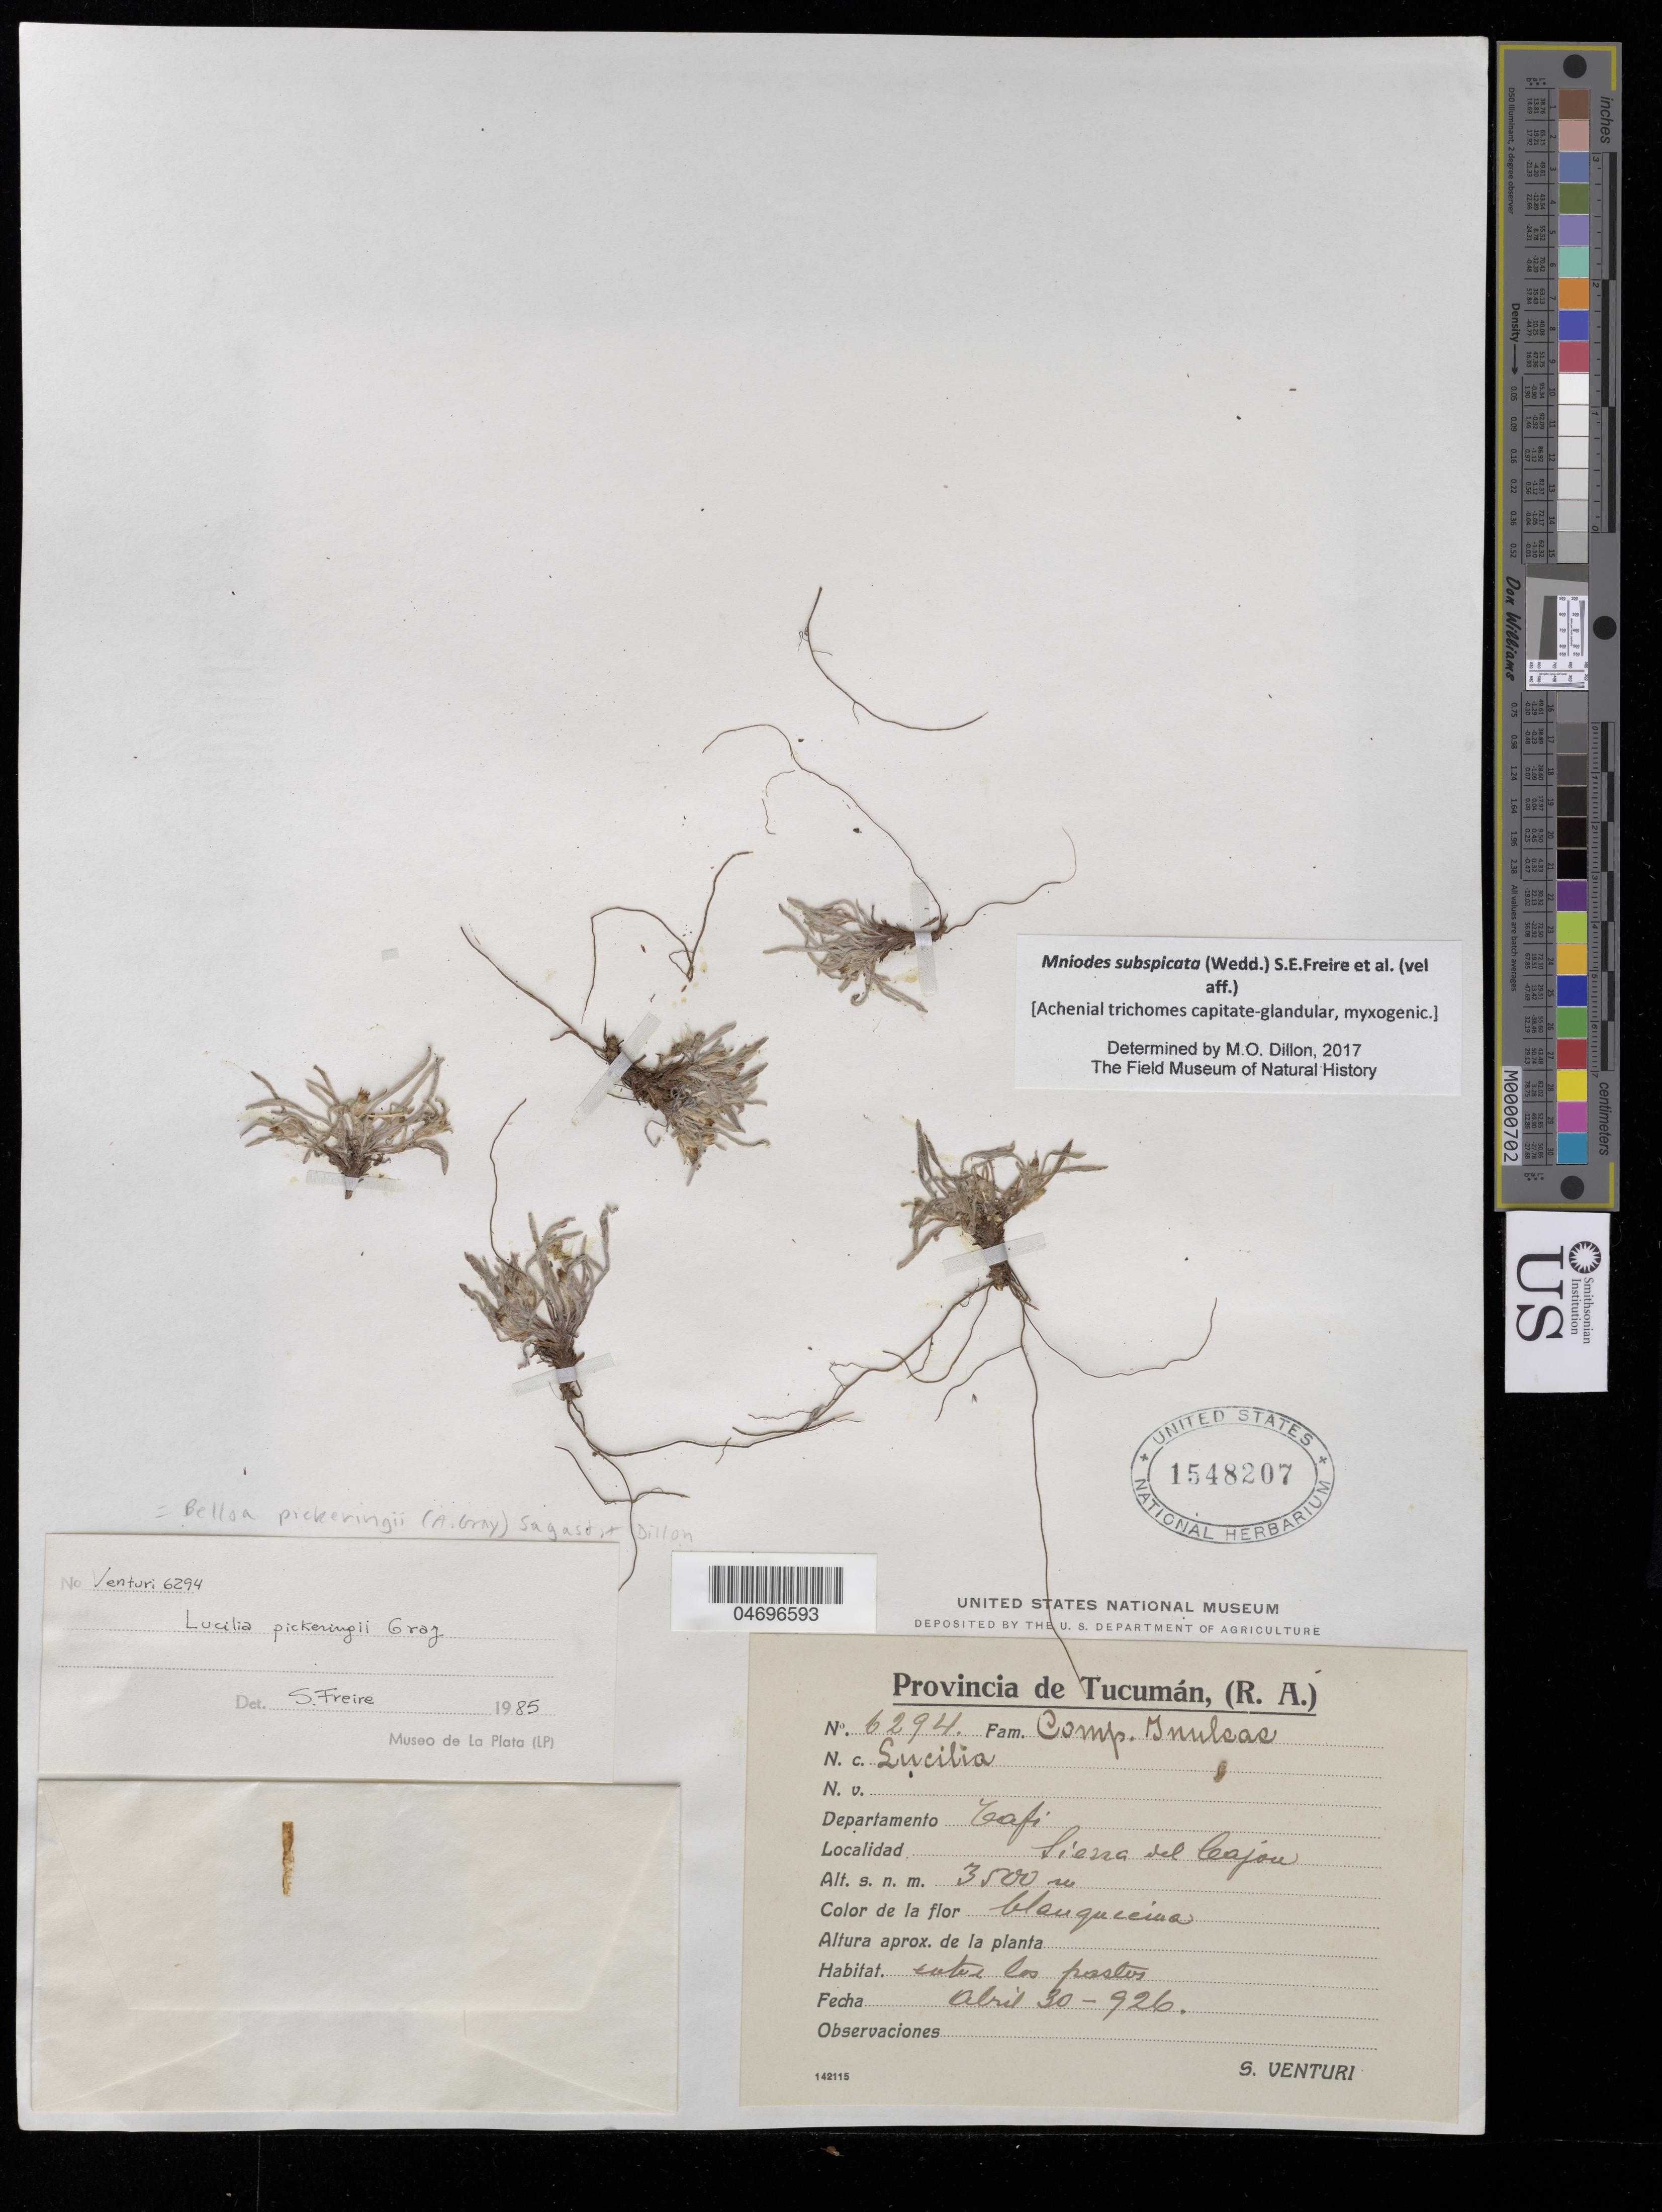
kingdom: Plantae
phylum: Tracheophyta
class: Magnoliopsida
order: Asterales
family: Asteraceae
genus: Mniodes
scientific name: Mniodes subspicata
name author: (Wedd.) S.E. Freire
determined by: Dillon, M. O.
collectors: S. Venturi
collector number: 6294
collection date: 1926-04-30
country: Argentina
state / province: Tucuman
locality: Departamento Tafi, Sierra del Cajon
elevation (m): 3500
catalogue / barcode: US 1548207